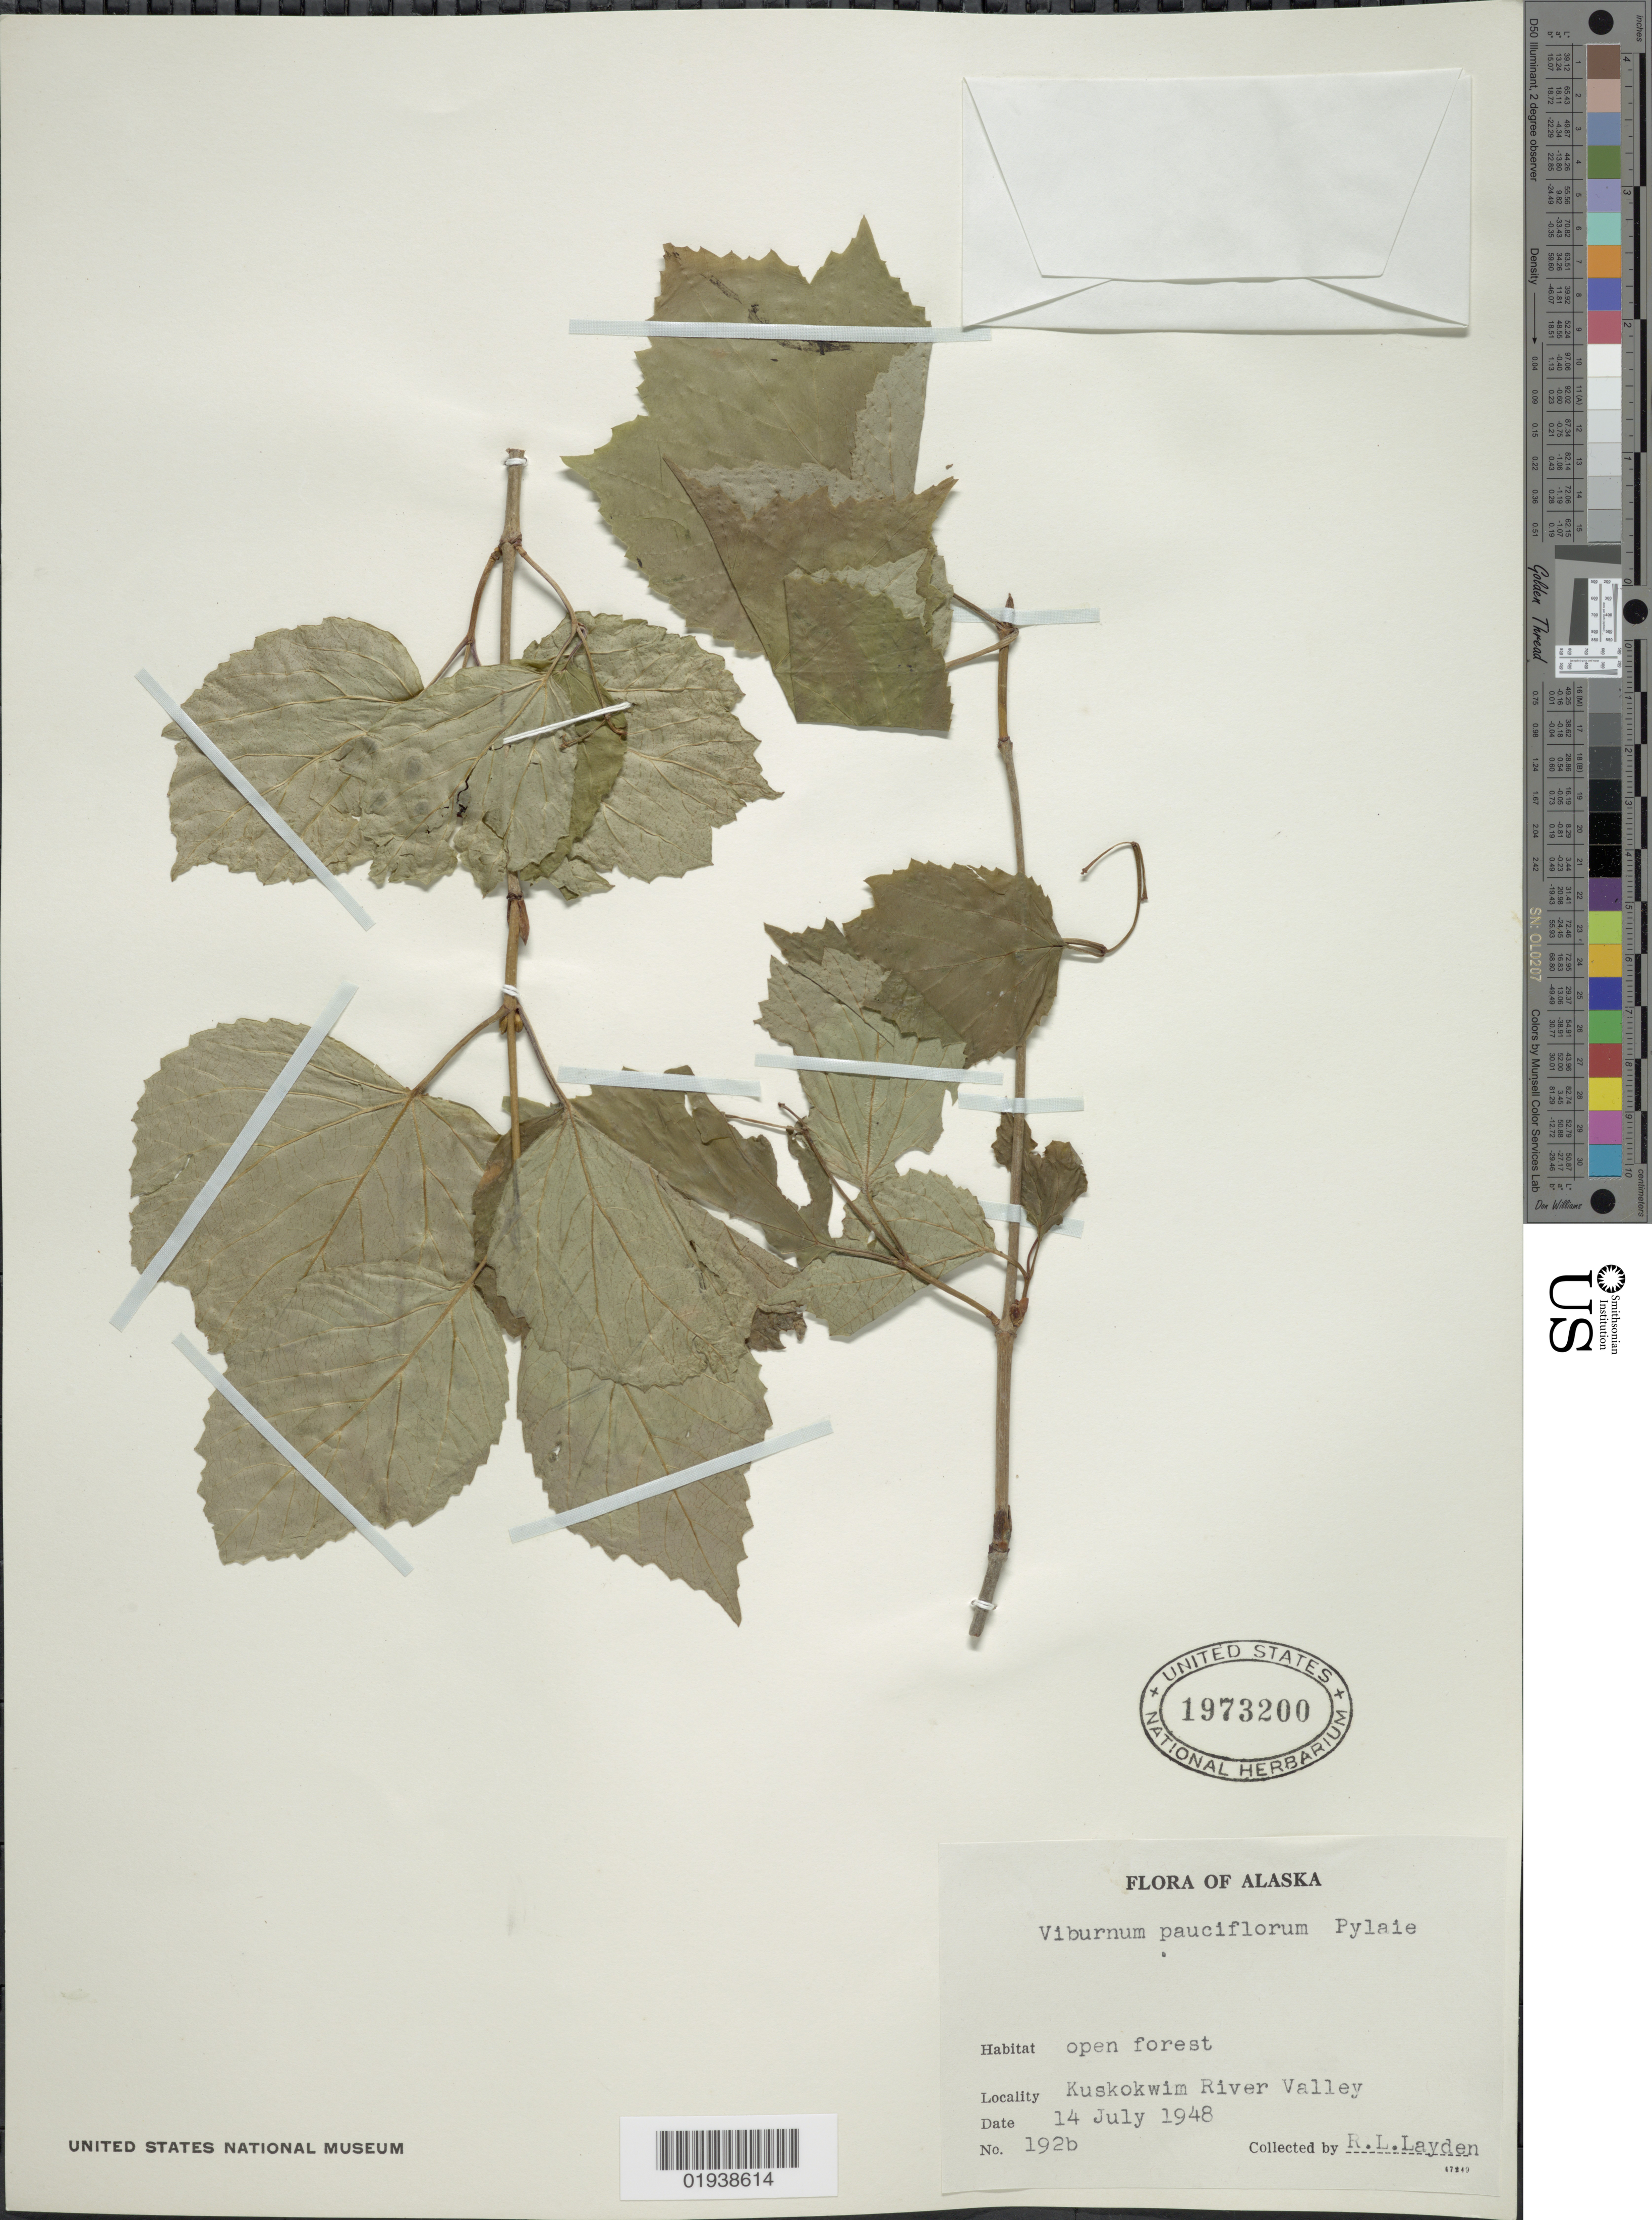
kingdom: Plantae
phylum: Tracheophyta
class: Magnoliopsida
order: Dipsacales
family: Viburnaceae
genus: Viburnum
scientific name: Viburnum edule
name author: (Michx.) Raf.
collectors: R. Layden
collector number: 192b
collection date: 1948-07-14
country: United States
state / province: Alaska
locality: Kuskokwim River Valley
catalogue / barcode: US 1973200